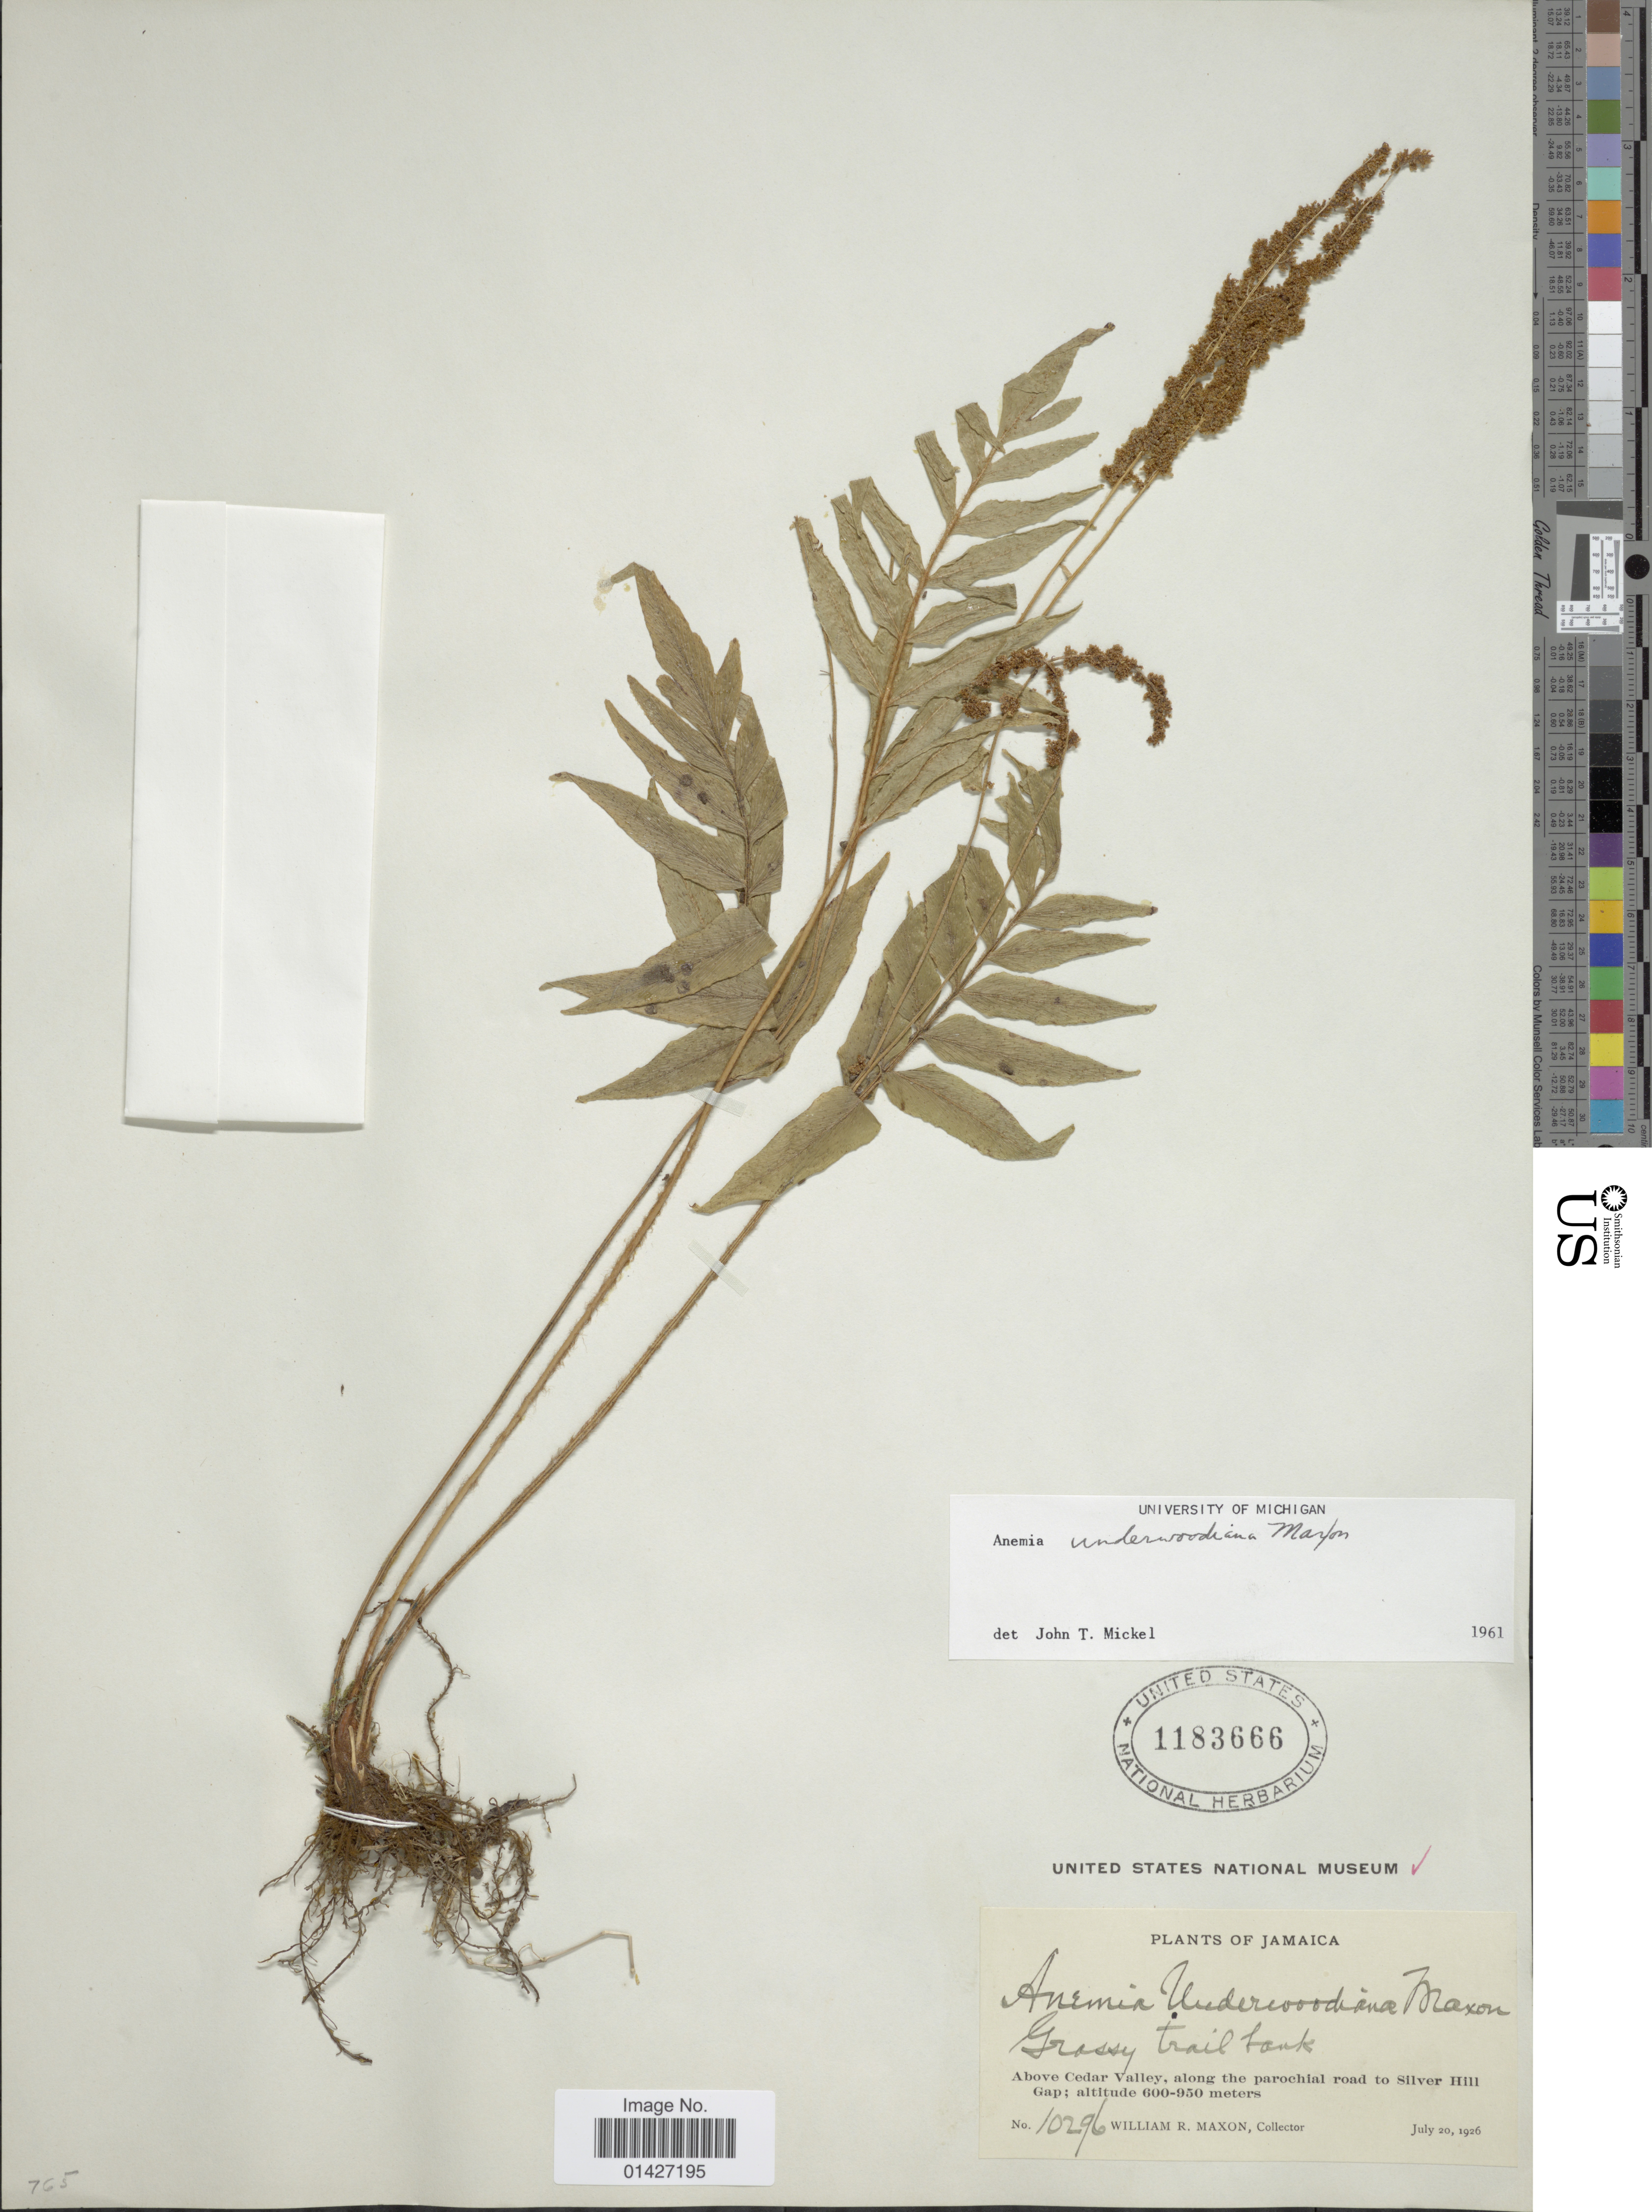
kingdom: Plantae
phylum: Tracheophyta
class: Polypodiopsida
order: Schizaeales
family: Anemiaceae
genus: Anemia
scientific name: Anemia underwoodiana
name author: Maxon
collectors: W. R. Maxon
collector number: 10296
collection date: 1926-07-20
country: Jamaica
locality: Grassy trail bank. Above Ceddar Valley, along the parochial road to Silver Hill Gap.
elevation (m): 600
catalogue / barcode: US 1183666